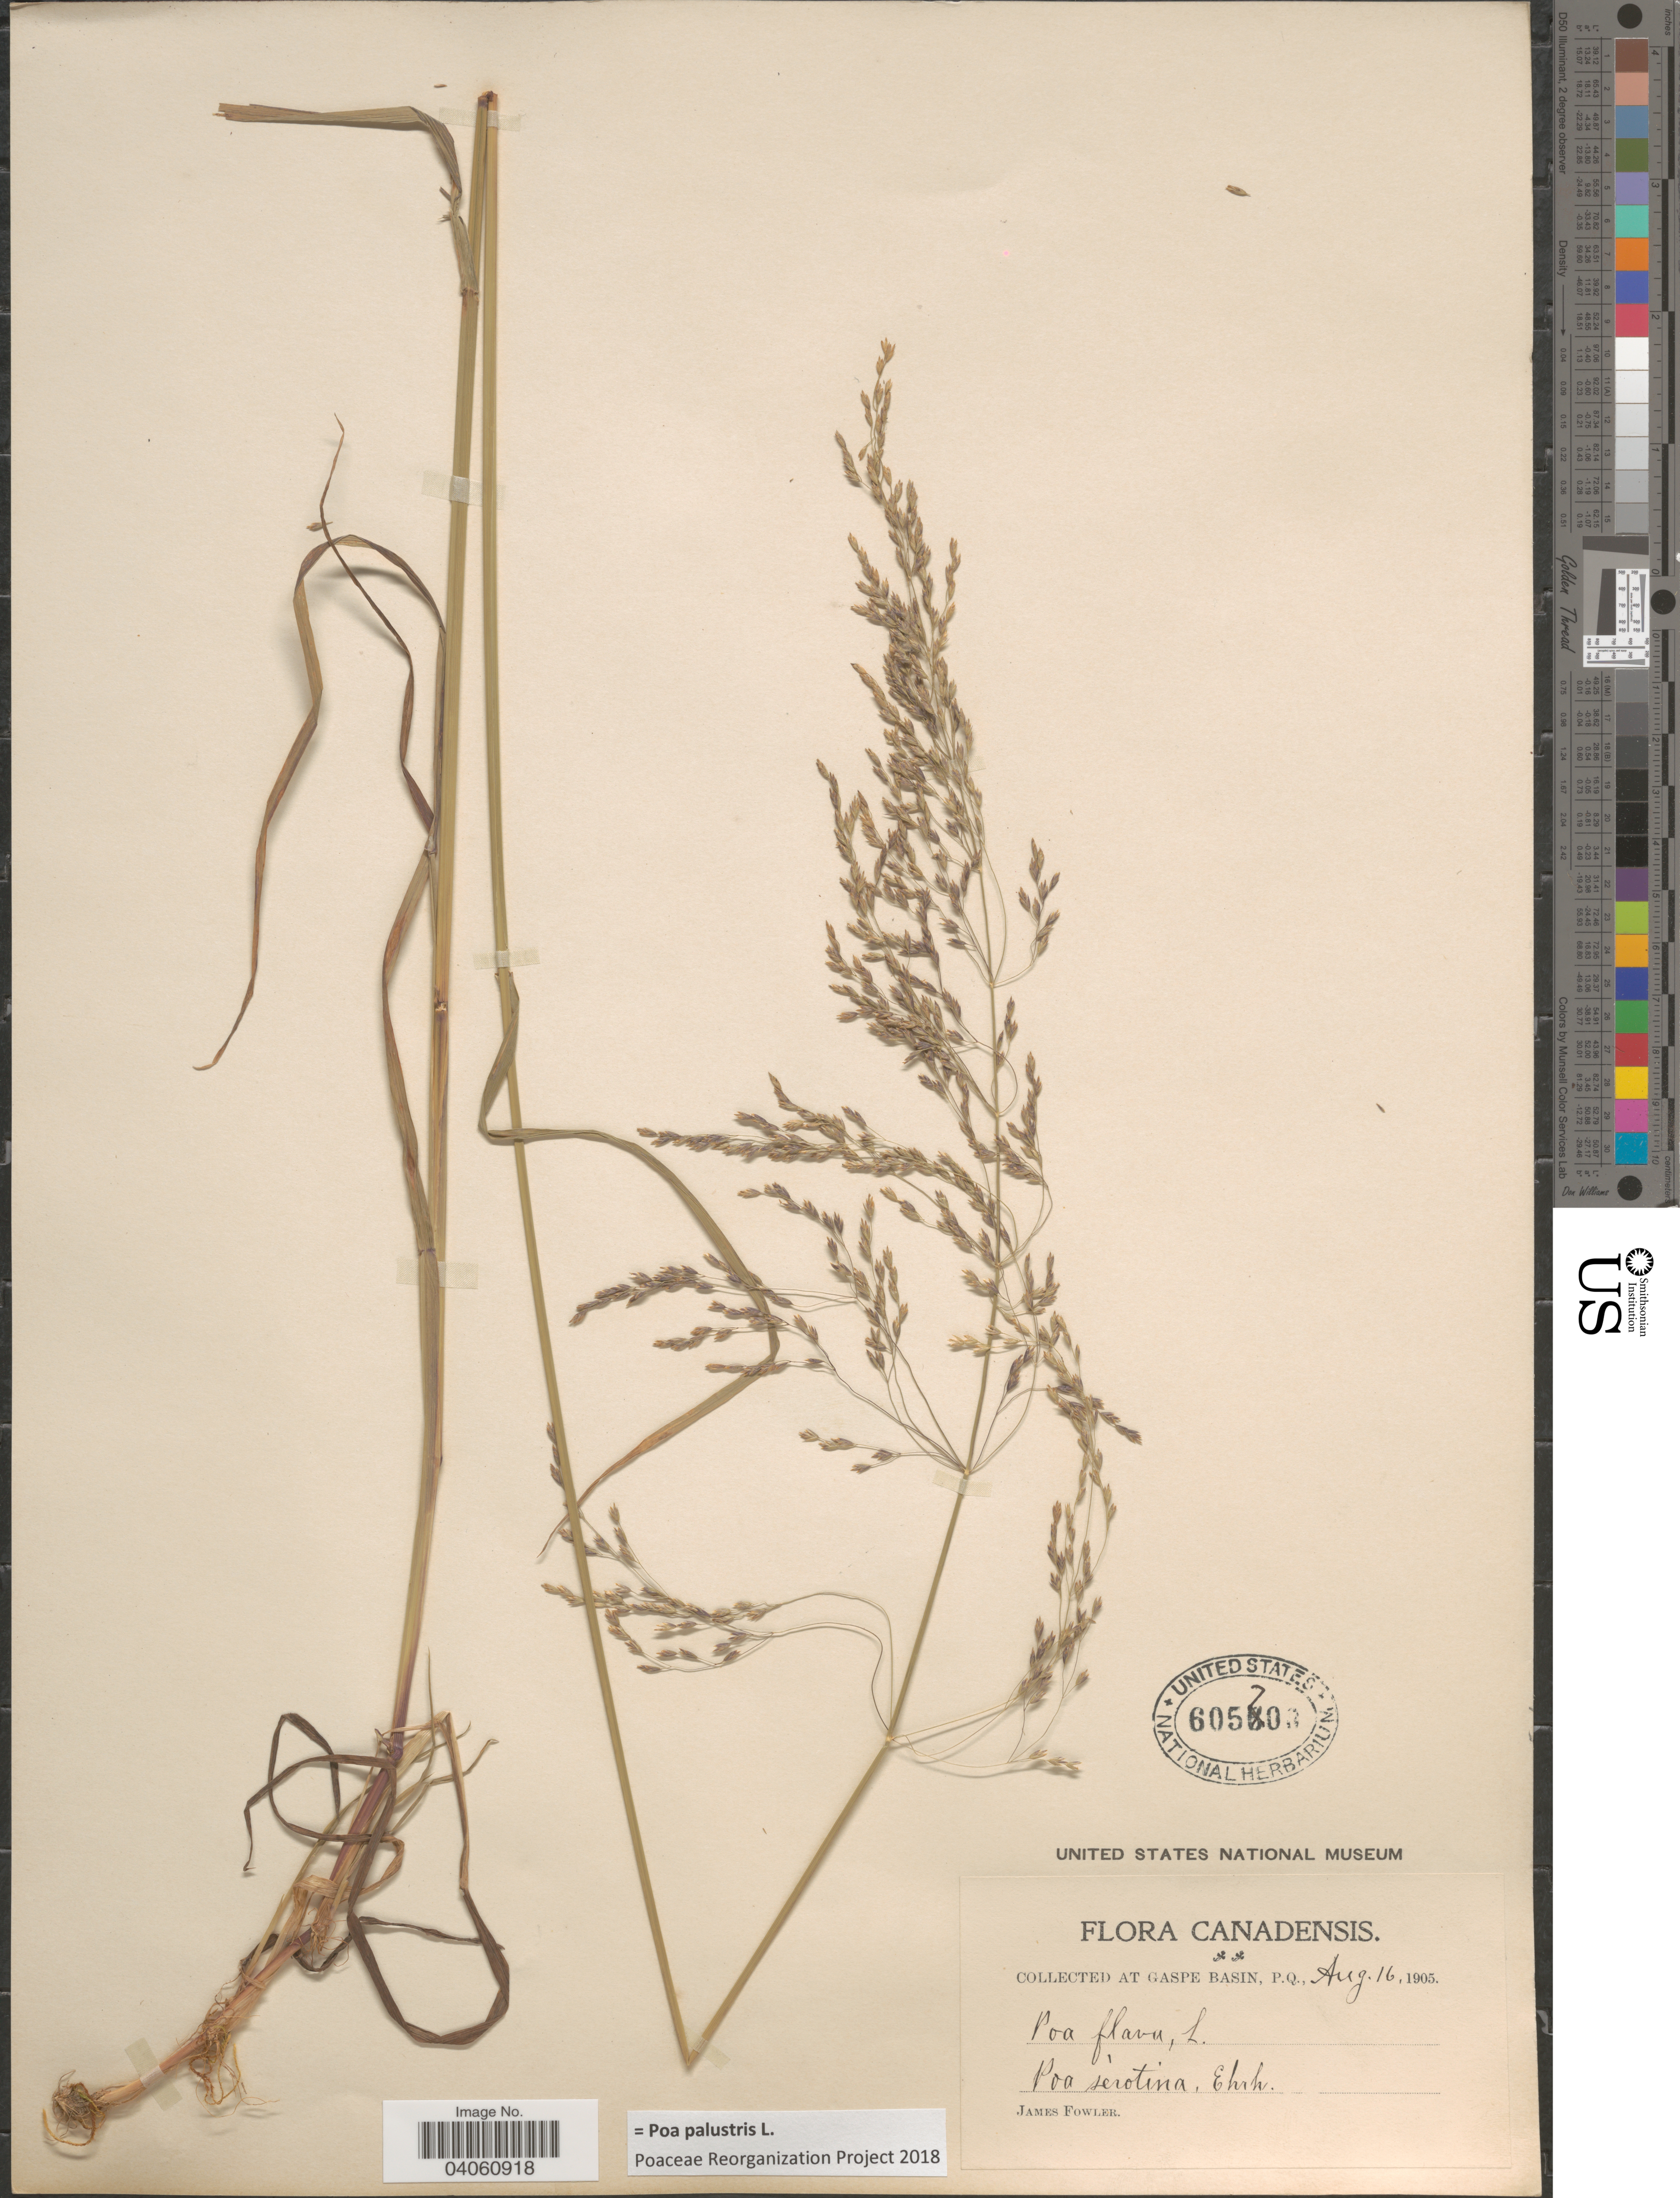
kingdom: Plantae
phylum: Tracheophyta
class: Liliopsida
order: Poales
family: Poaceae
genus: Poa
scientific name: Poa palustris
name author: L.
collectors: J. P. Fowler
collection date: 1905-08-16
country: Canada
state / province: Quebec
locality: At Gaspe Basin, P.Q.